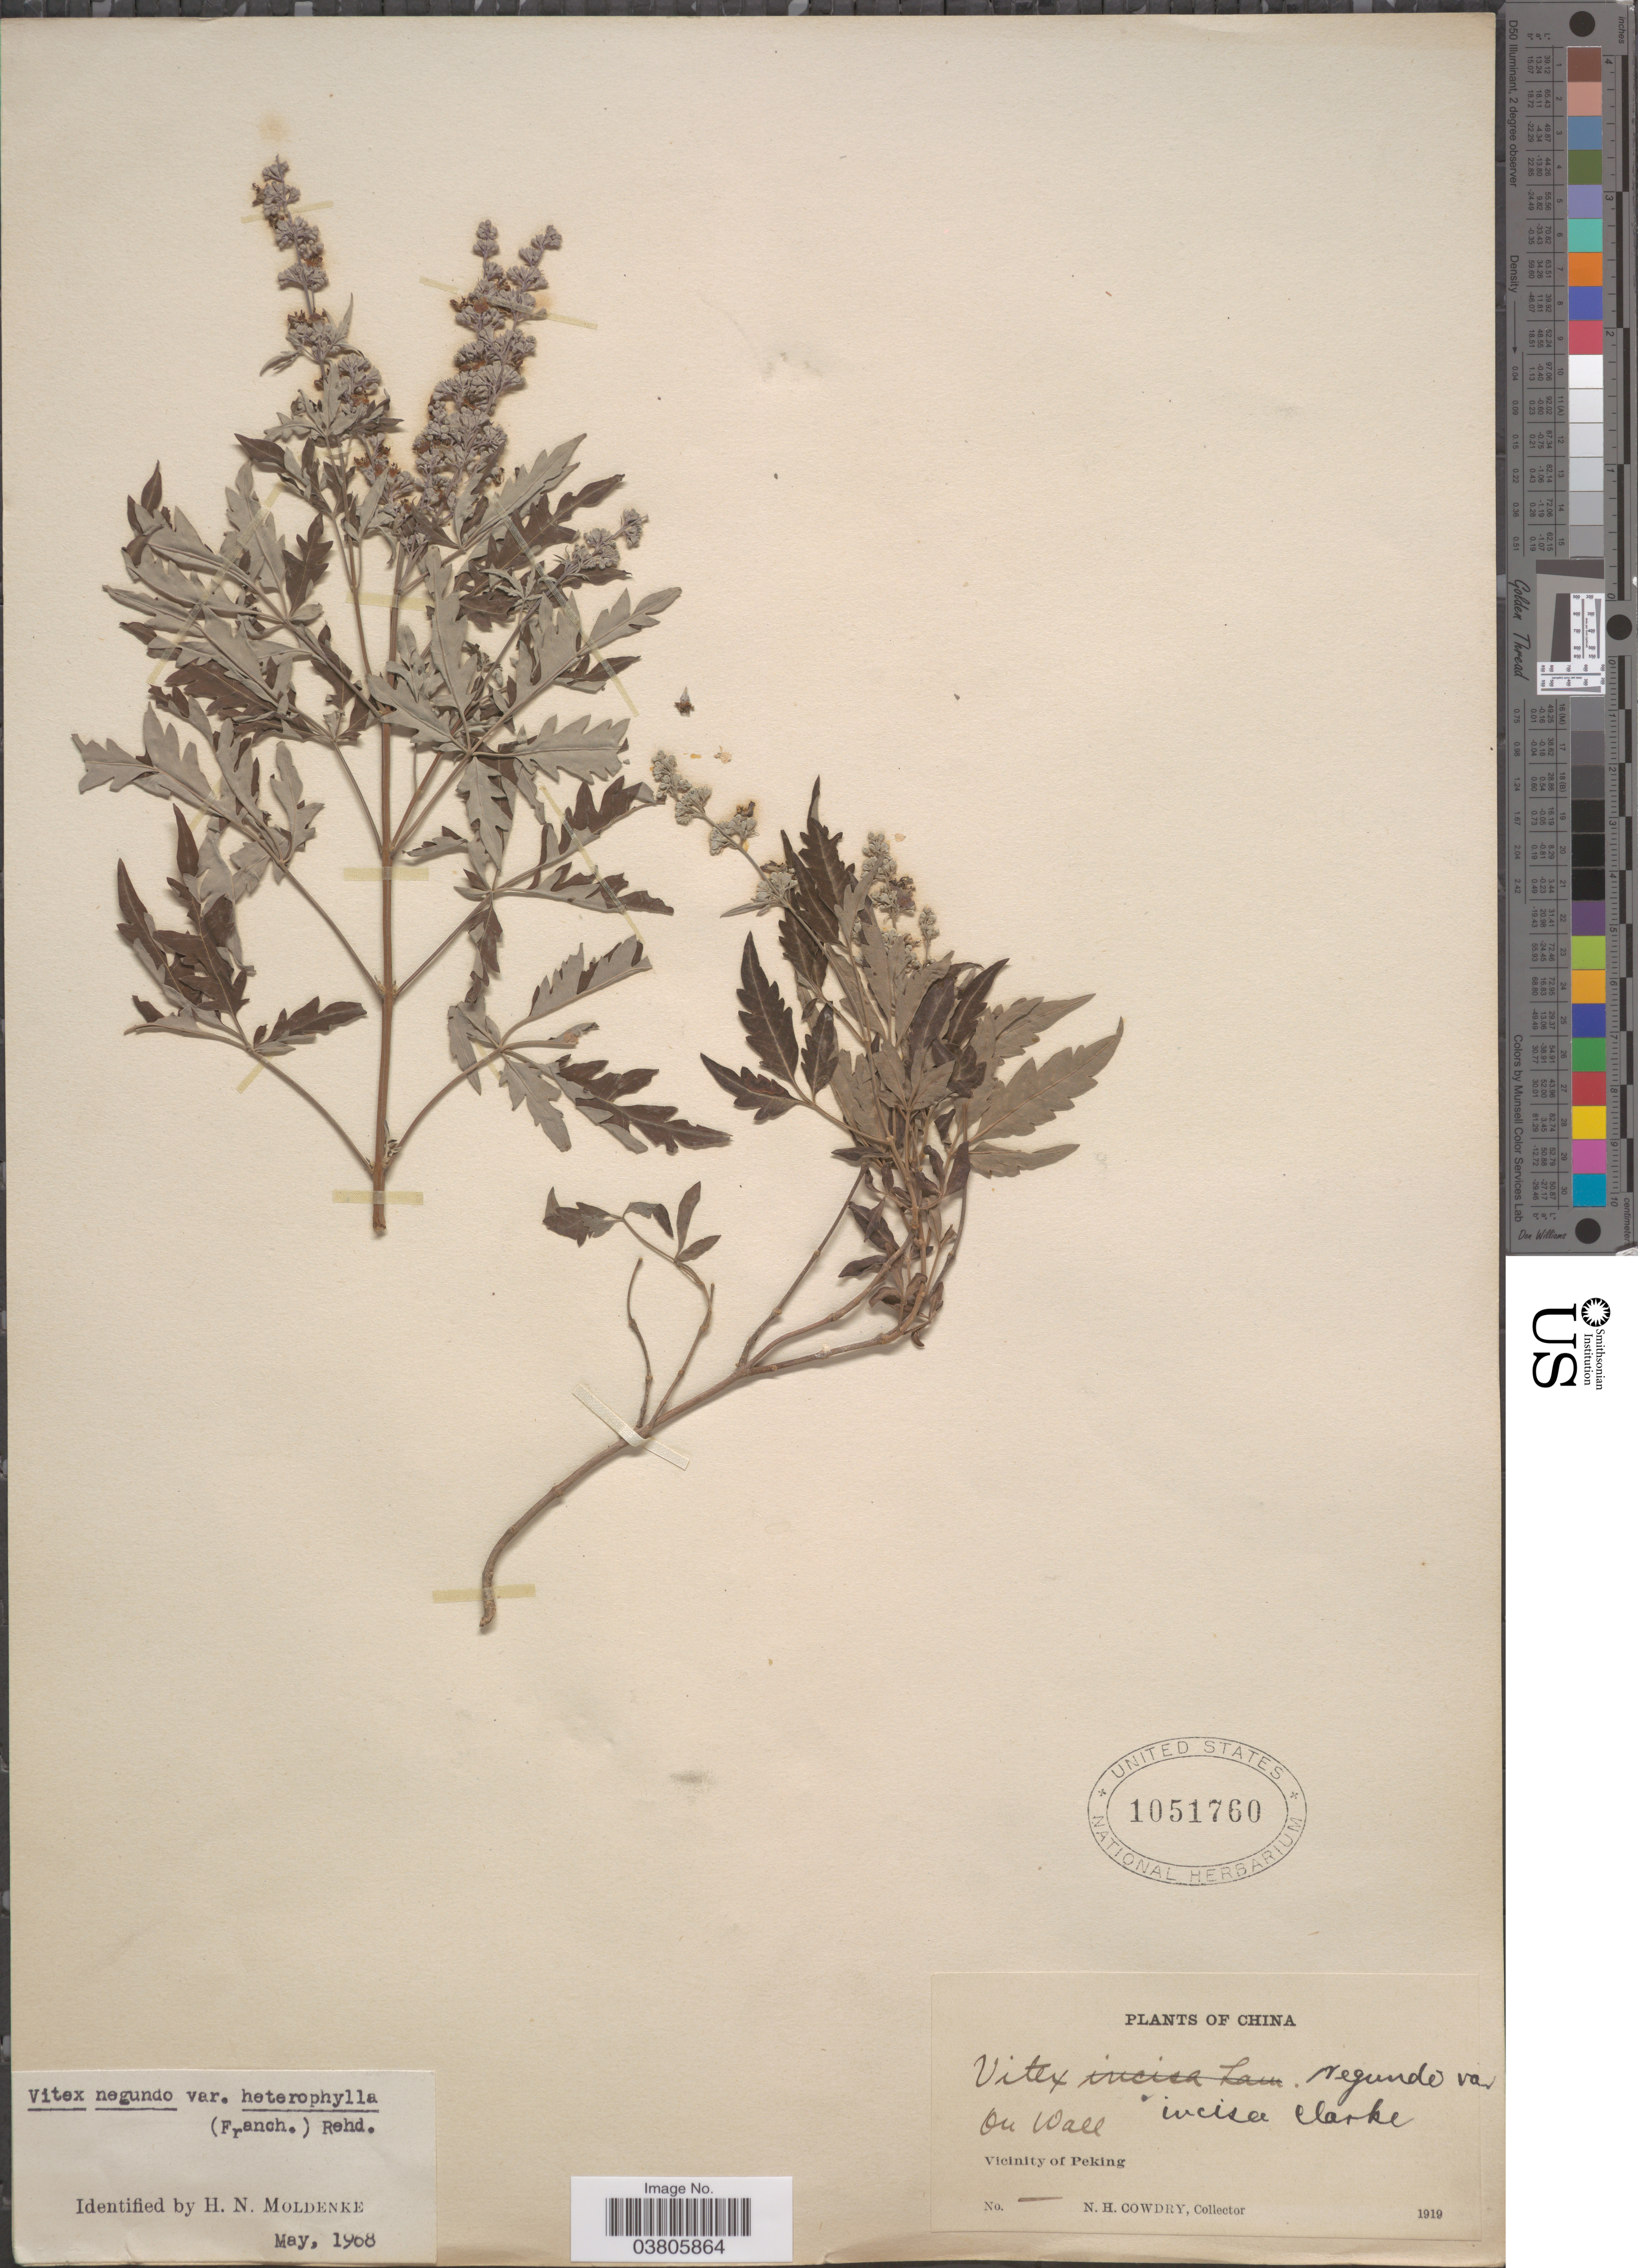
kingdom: Plantae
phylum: Tracheophyta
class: Magnoliopsida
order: Lamiales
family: Lamiaceae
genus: Vitex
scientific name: Vitex negundo var. heterophylla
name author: (Franch.) Rehder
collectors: N. H. Cowdry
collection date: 1919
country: China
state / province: Beijing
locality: Vicinity of Peking.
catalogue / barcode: US 1051760